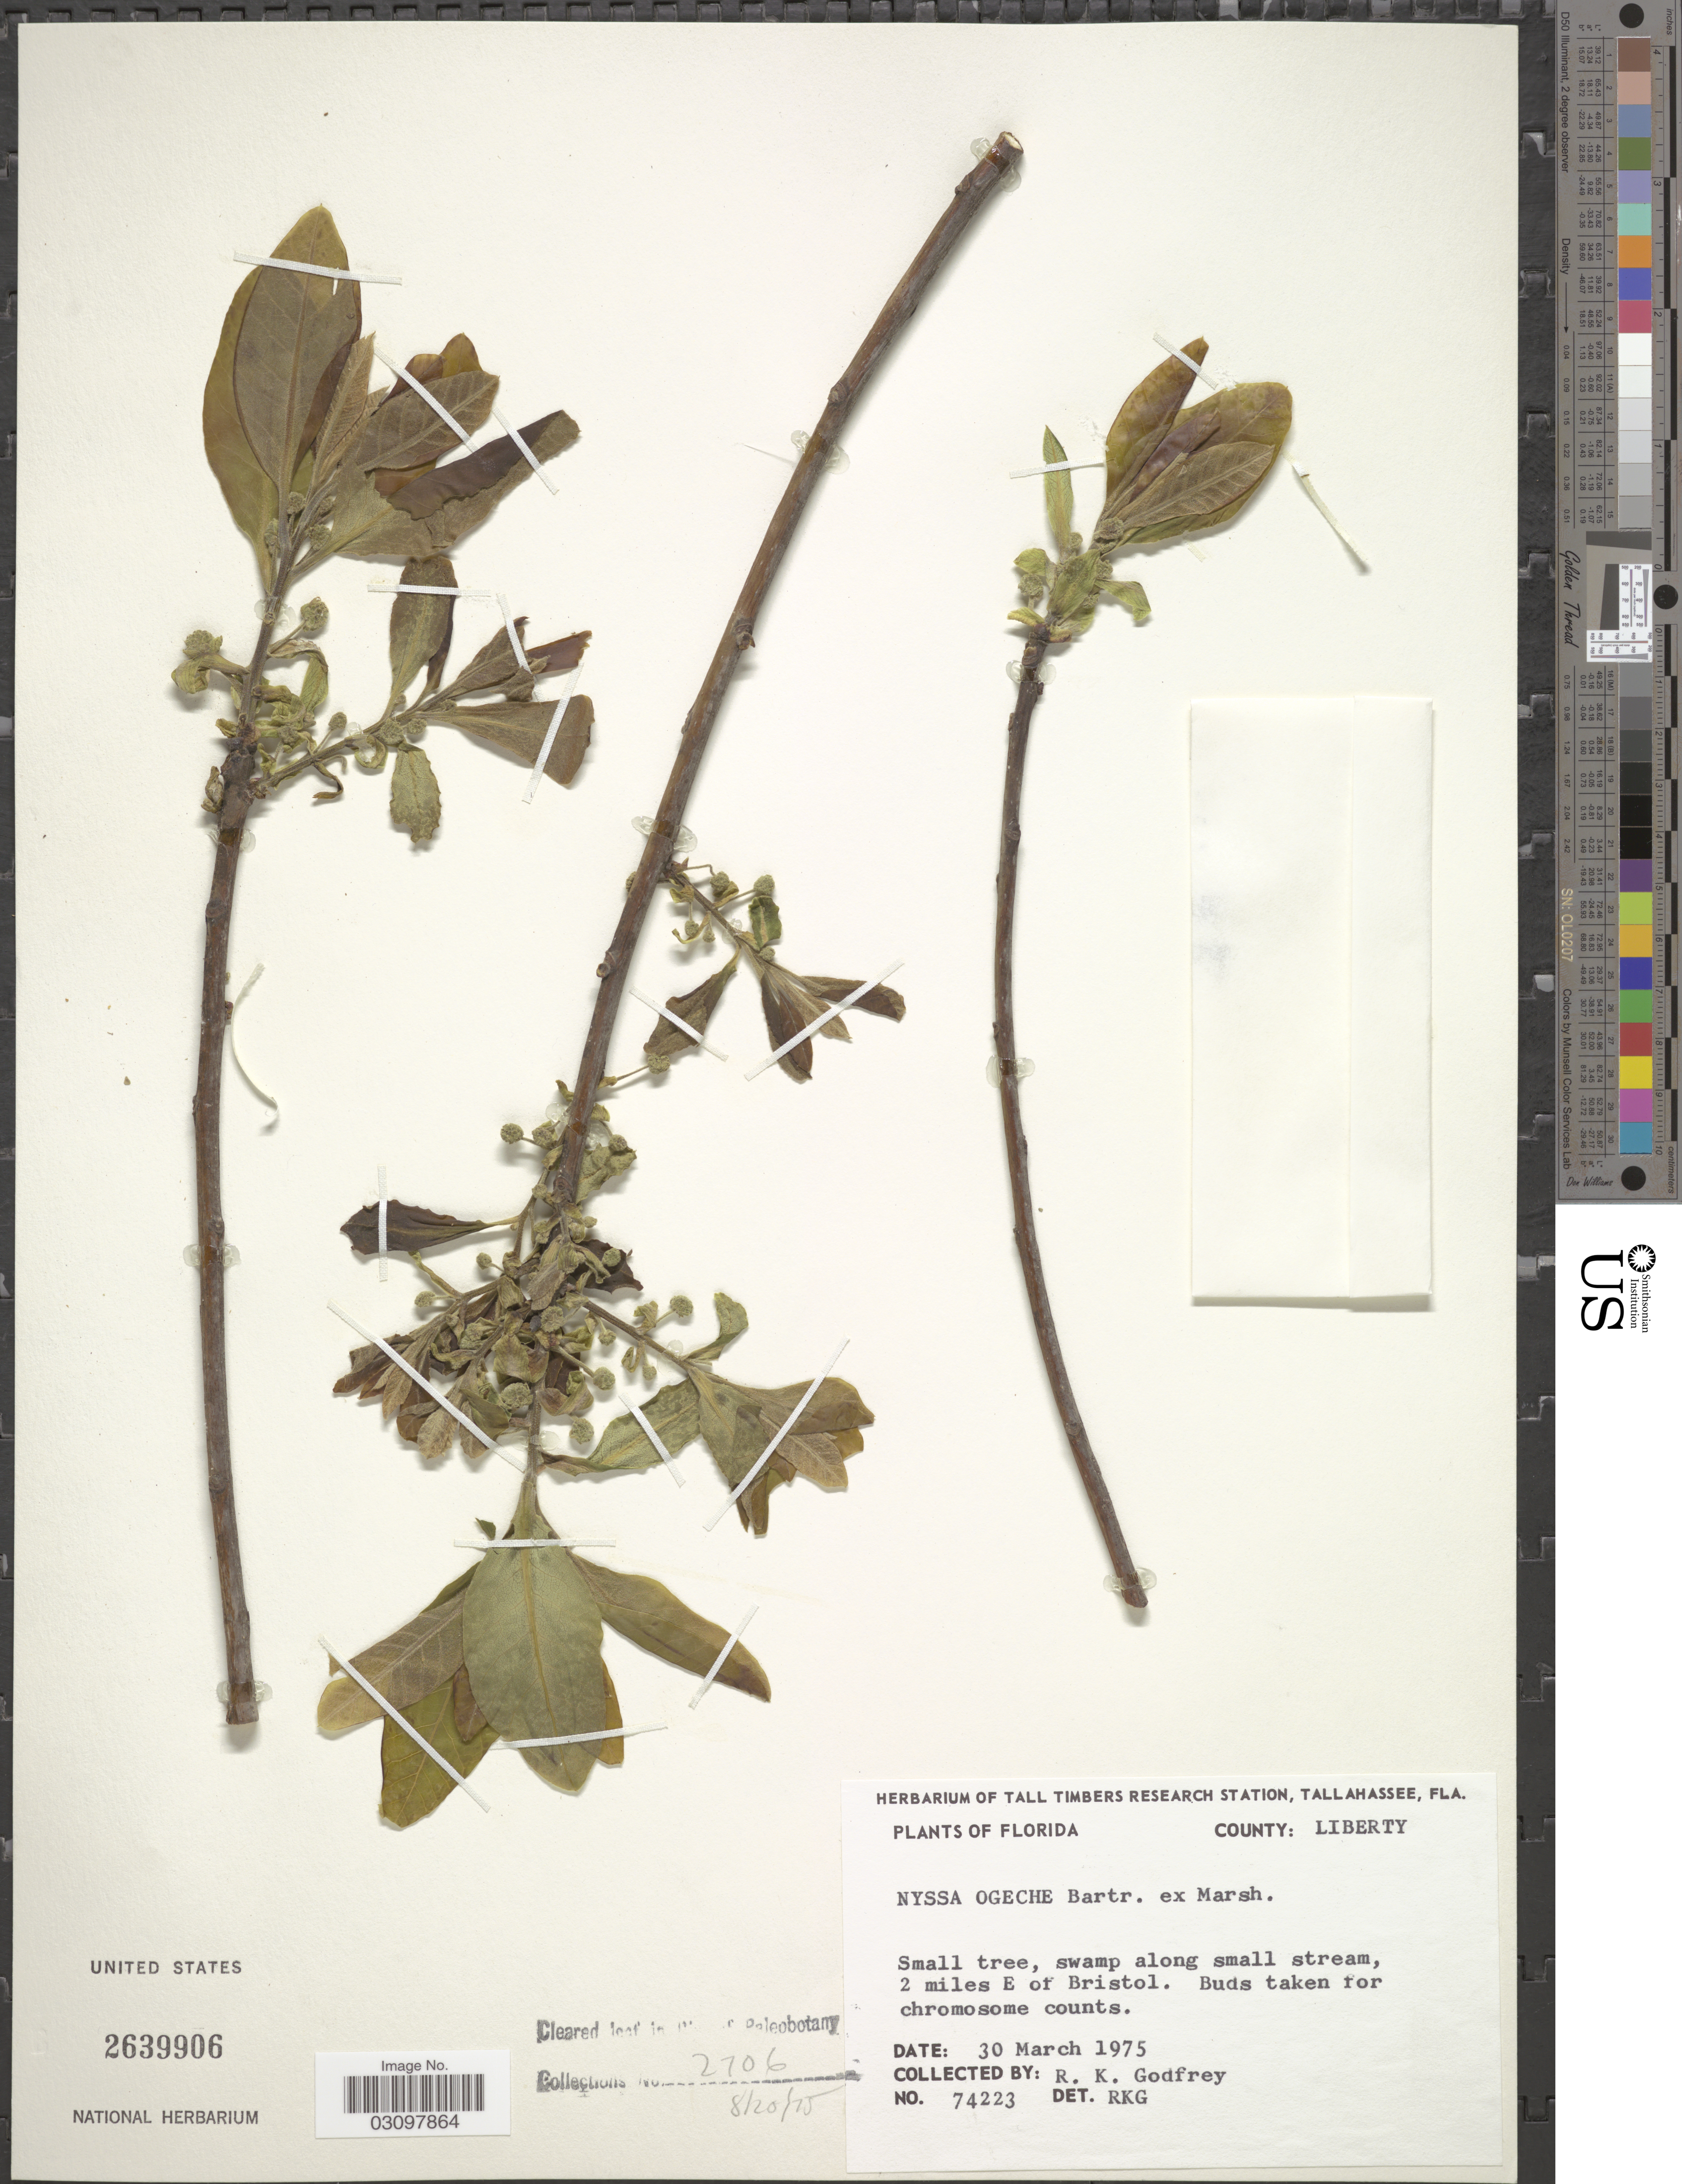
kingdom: Plantae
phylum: Tracheophyta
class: Magnoliopsida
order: Cornales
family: Nyssaceae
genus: Nyssa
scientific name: Nyssa ogeche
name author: W. Bartram ex Marshall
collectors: R. K. Godfrey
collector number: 74223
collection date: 1975-03-30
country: United States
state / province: Florida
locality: County: Liberty. Swamp along small stream, 2 miles E of Bristol.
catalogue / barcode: US 2639906